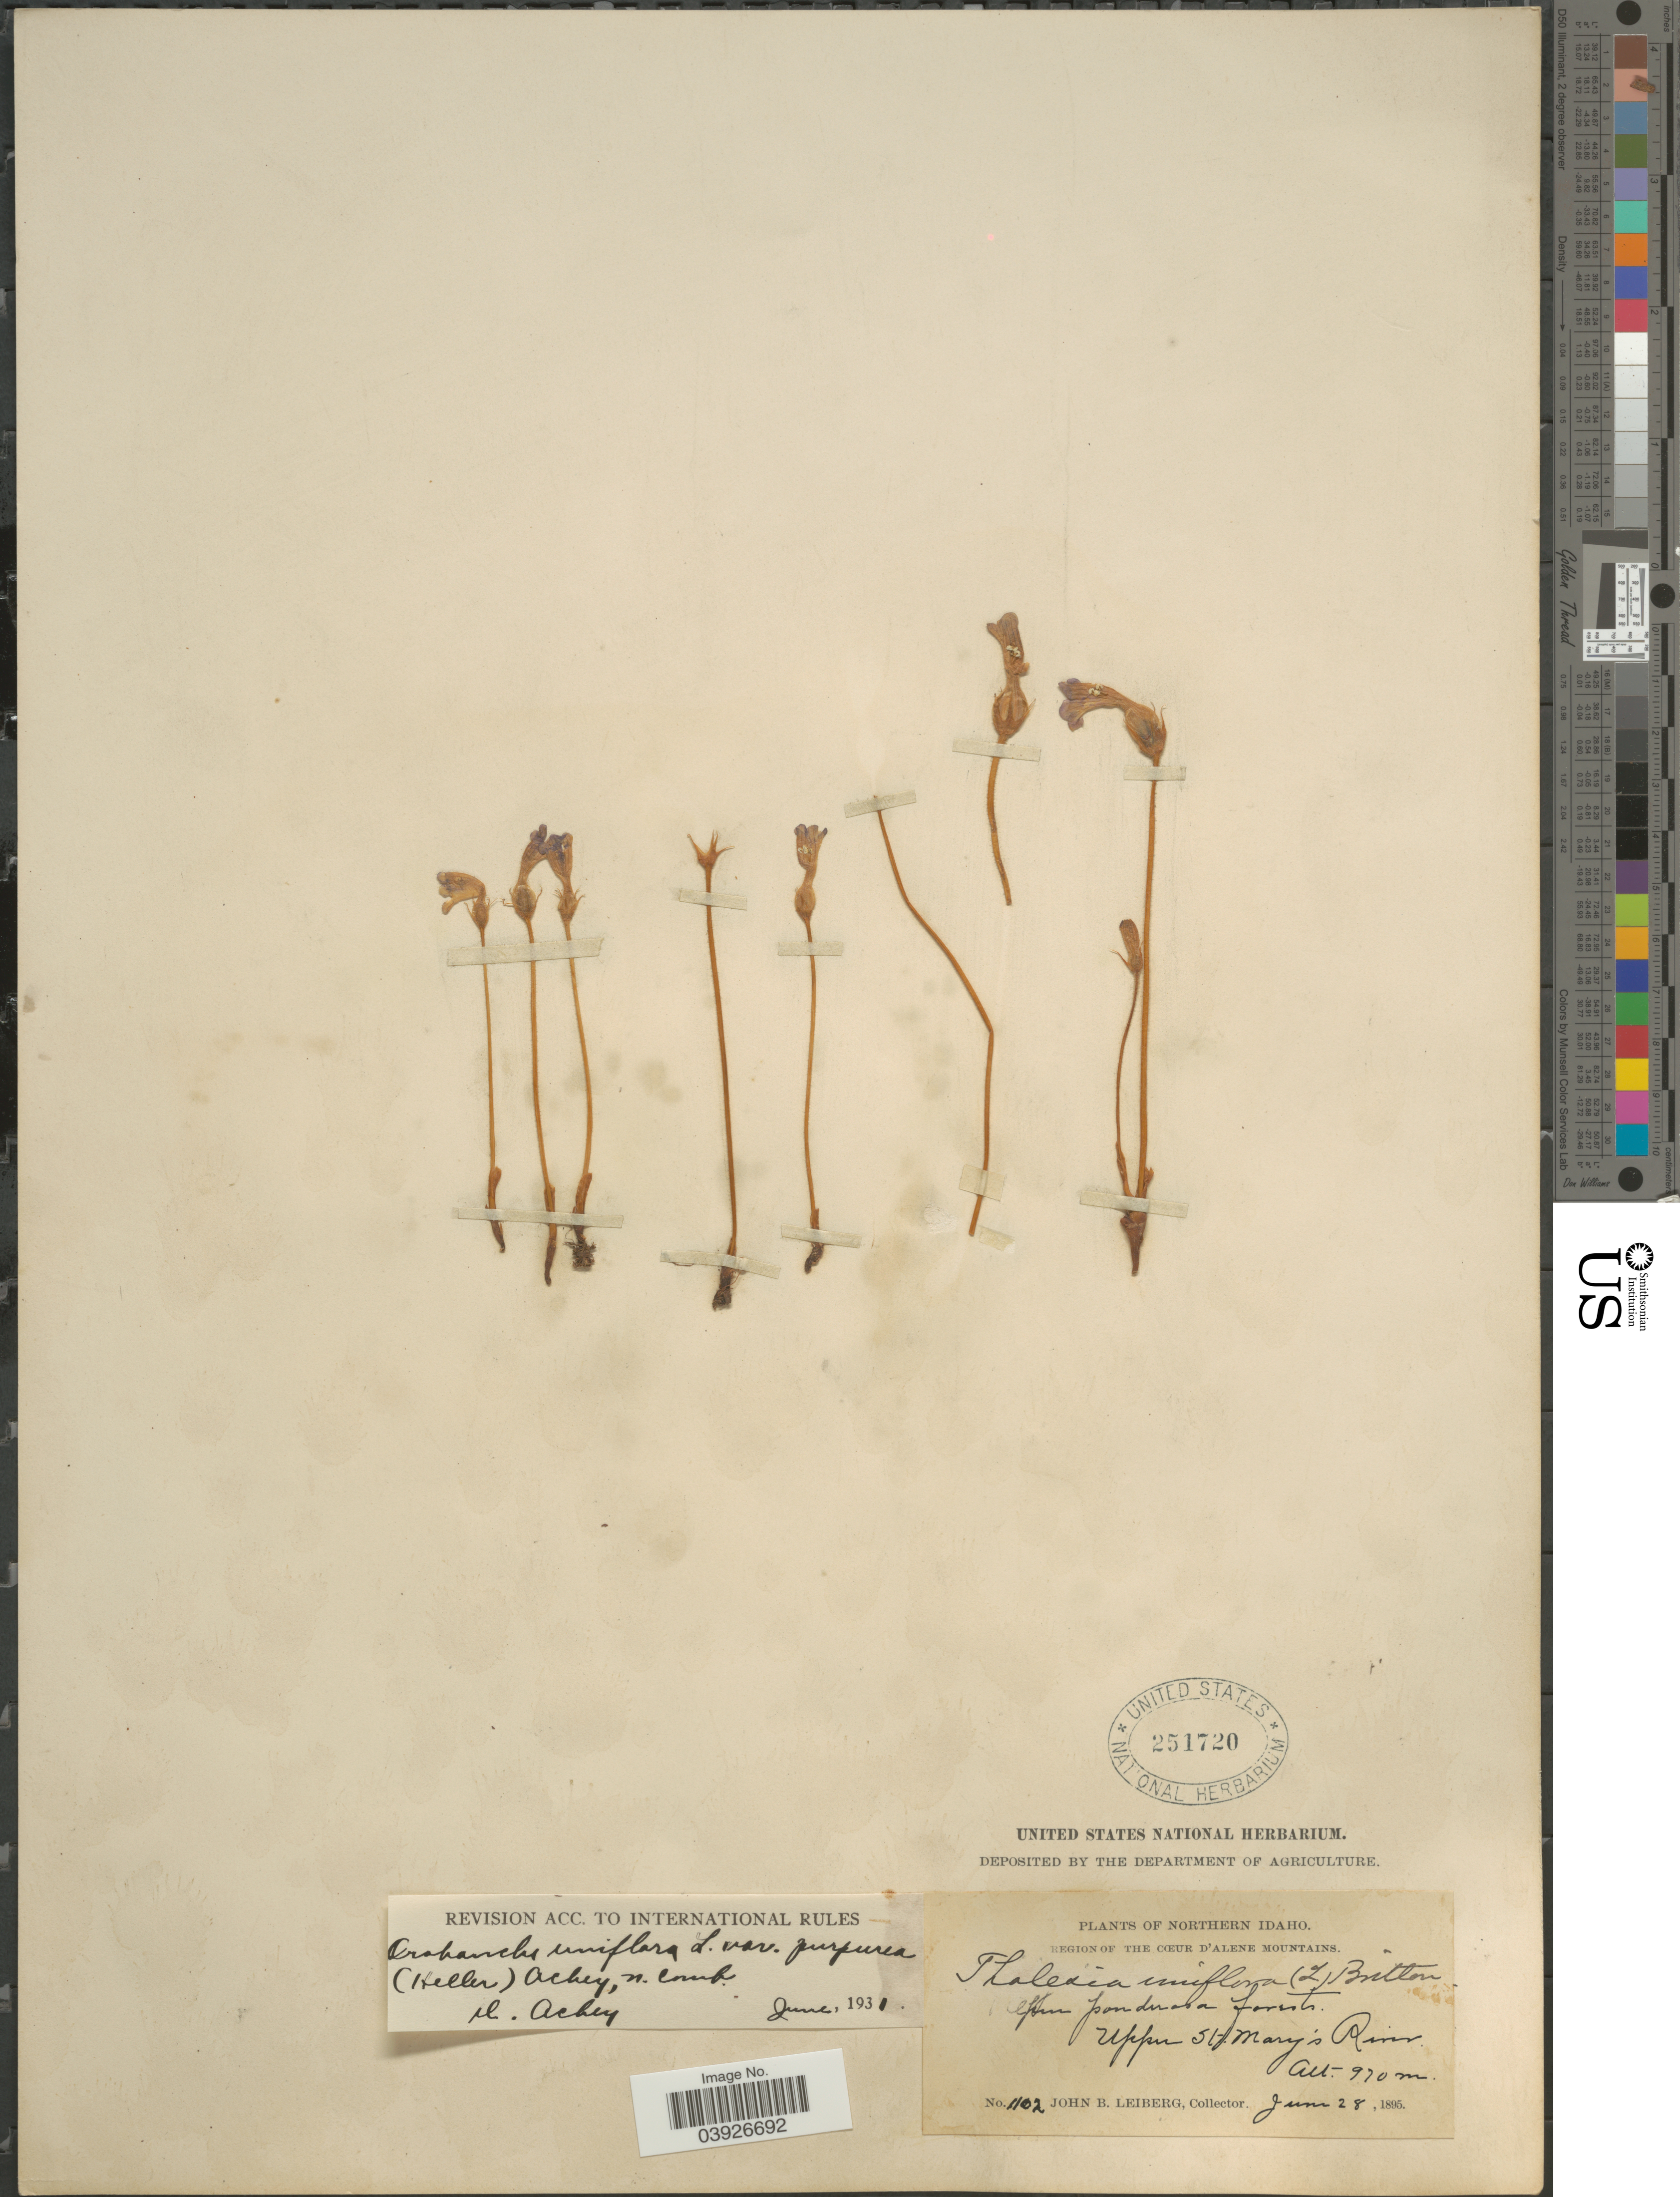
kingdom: Plantae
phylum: Tracheophyta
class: Magnoliopsida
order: Lamiales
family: Orobanchaceae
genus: Aphyllon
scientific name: Aphyllon purpureum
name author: (A. Heller) Holub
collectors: J. B. Leiberg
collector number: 1102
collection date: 1895-06-28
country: United States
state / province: Idaho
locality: Northern Idaho. Upper St. Mary's River.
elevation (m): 970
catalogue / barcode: US 251720